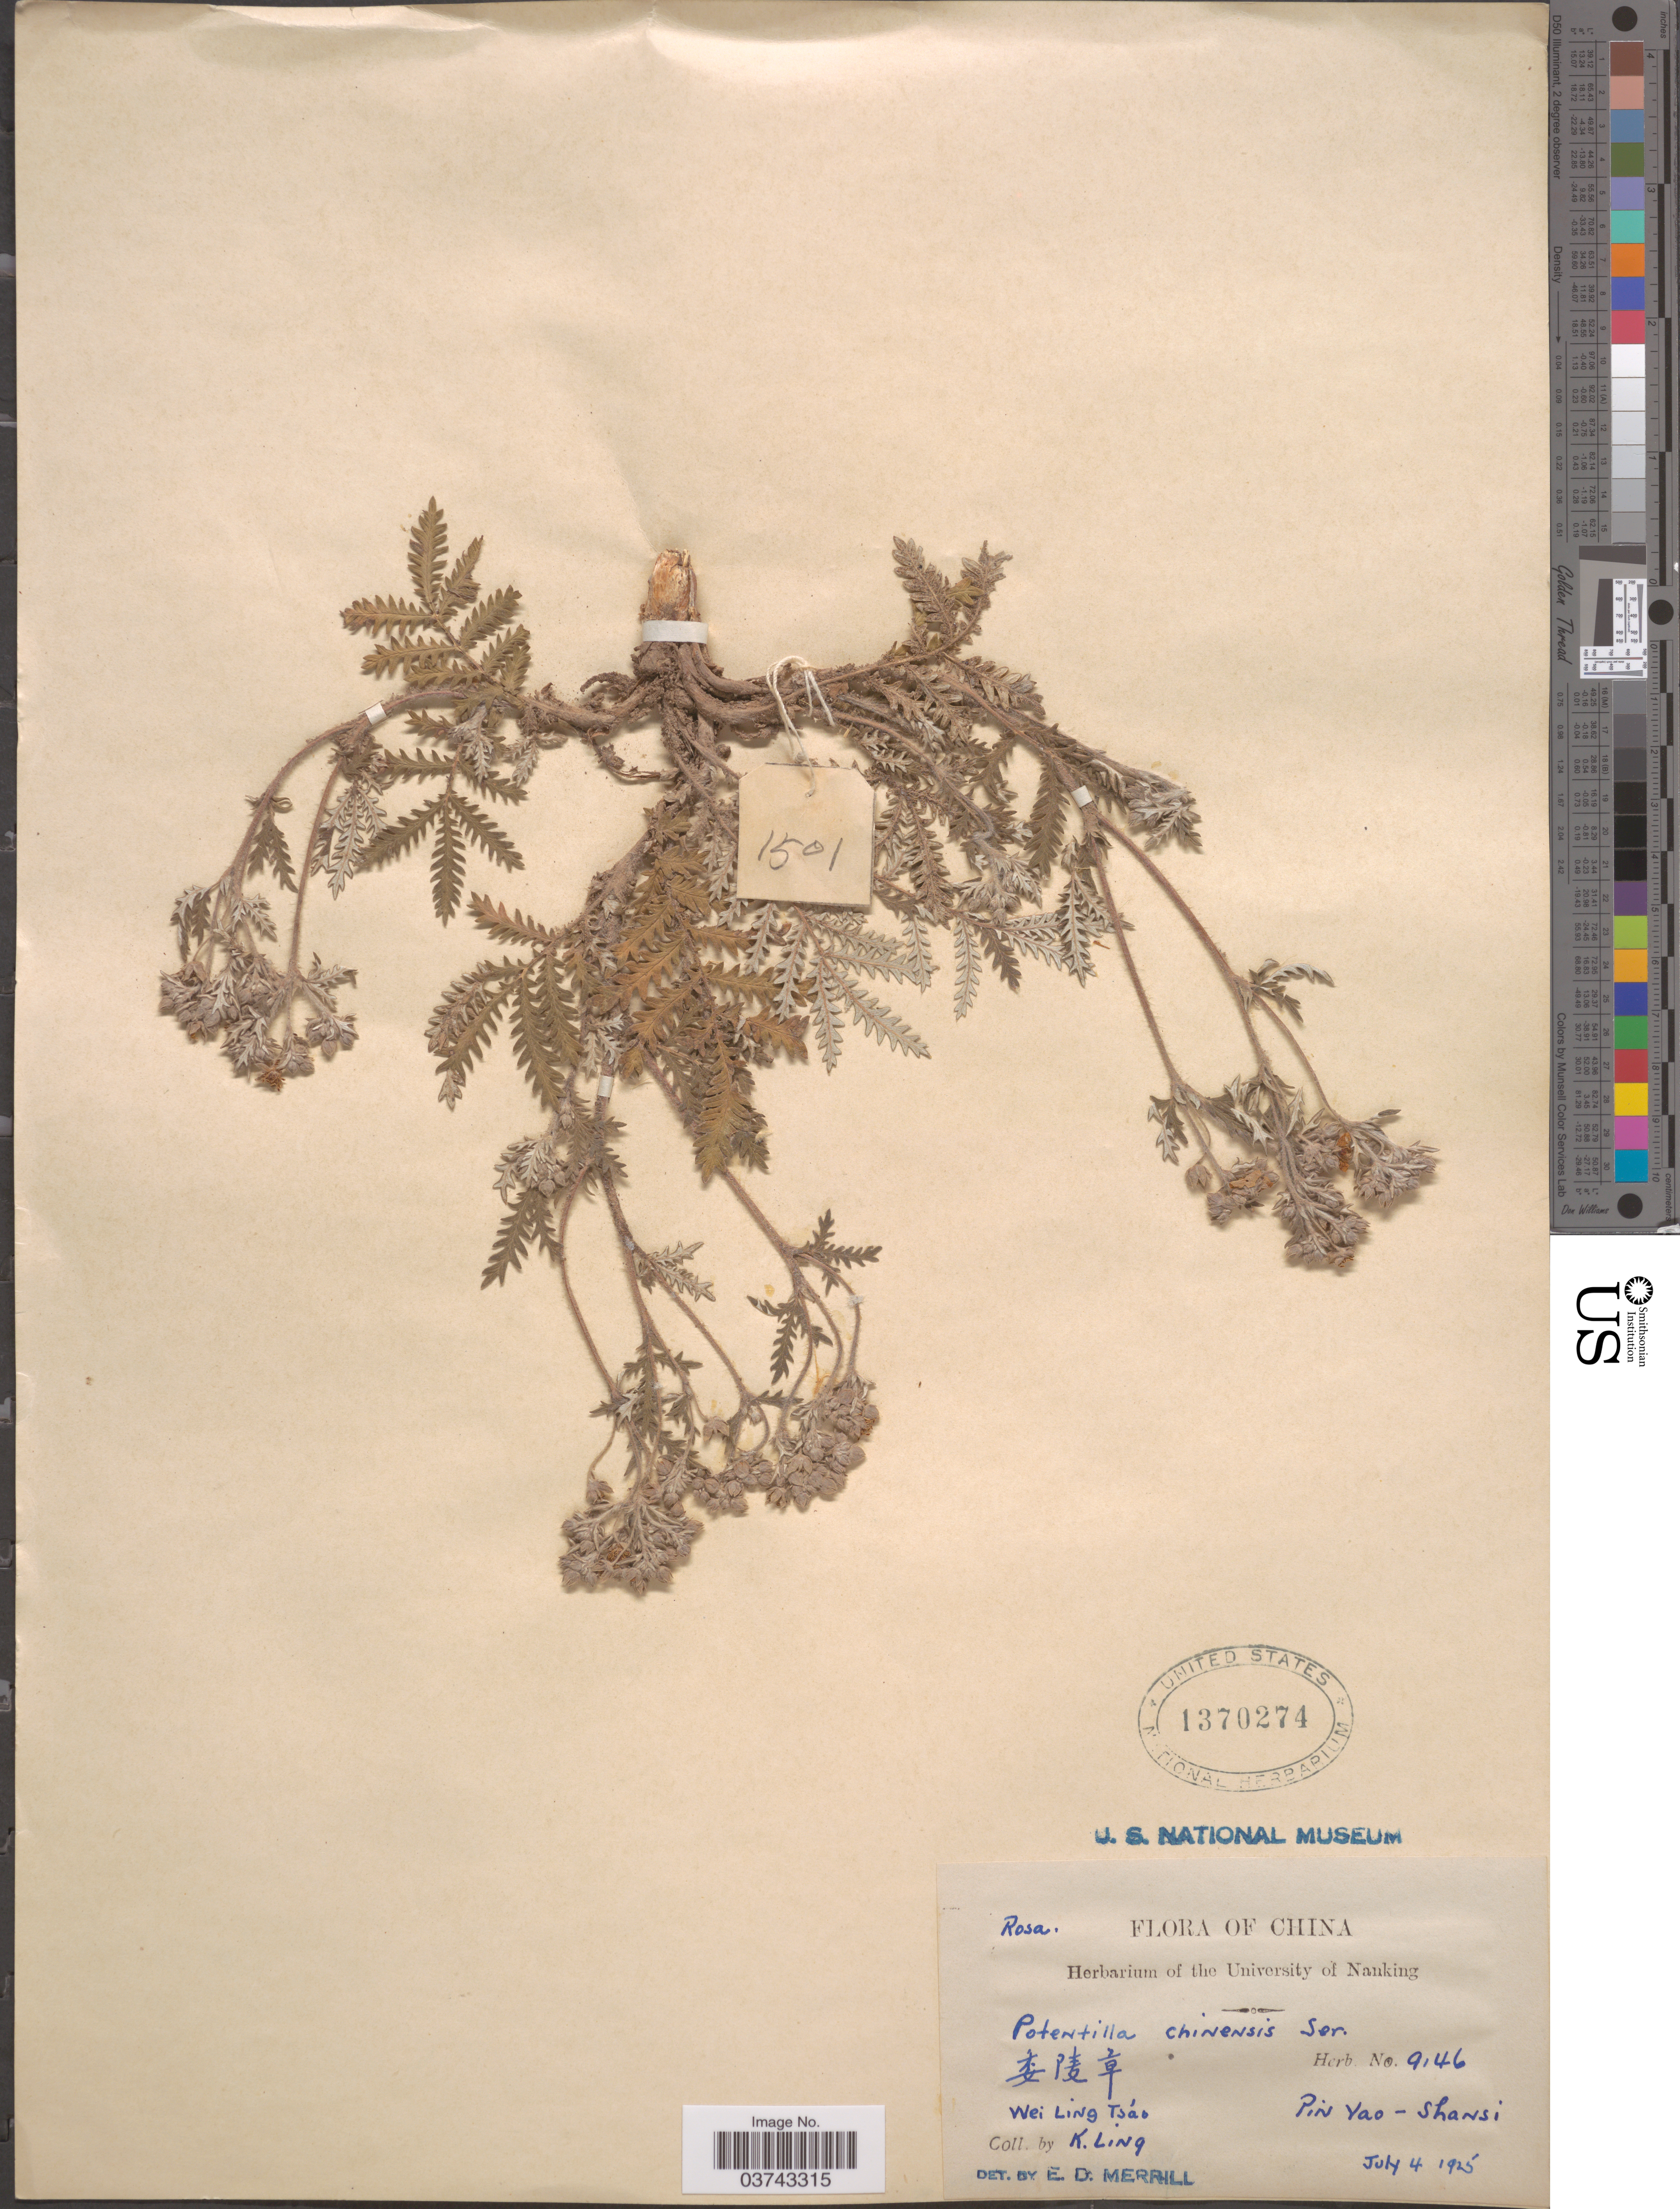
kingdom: Plantae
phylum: Tracheophyta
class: Magnoliopsida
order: Rosales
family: Rosaceae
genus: Potentilla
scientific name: Potentilla chinensis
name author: Ser.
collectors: K. Ling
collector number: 9146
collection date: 1925-07-04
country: China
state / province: Shanxi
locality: X. Wei Ling Tsáo. Pin Yao-Shansi.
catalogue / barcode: US 1370274